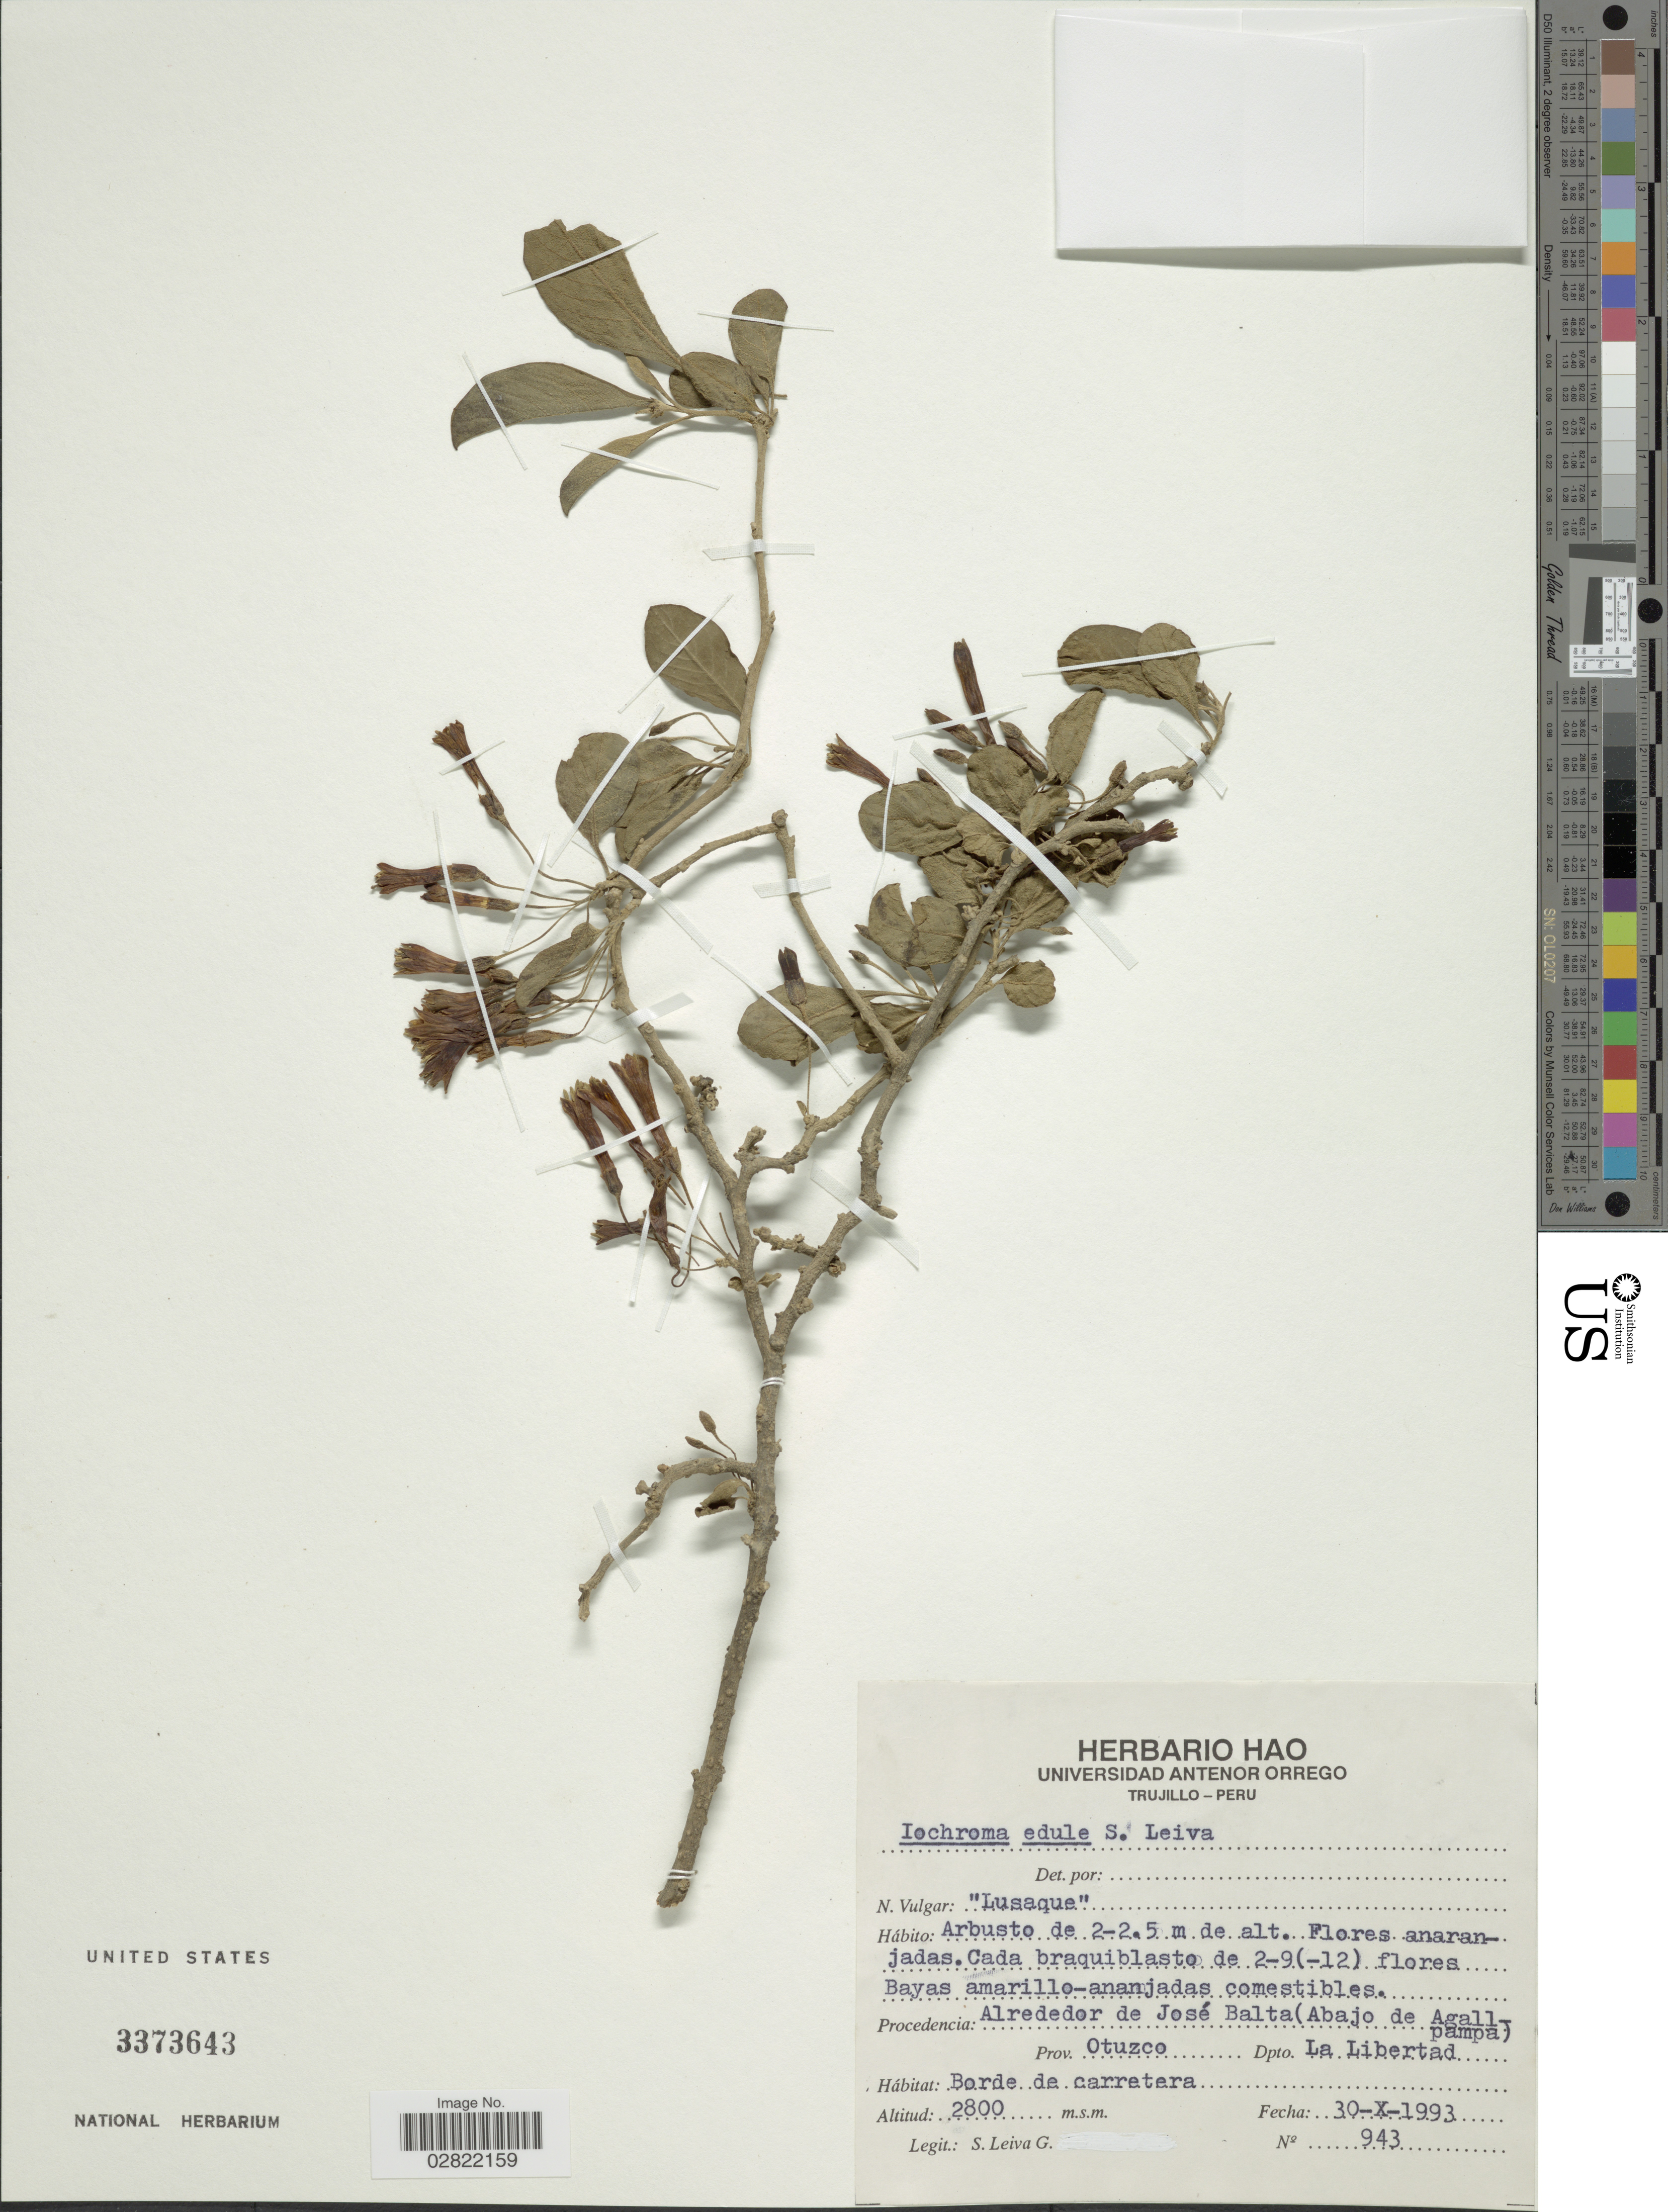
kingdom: Plantae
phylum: Tracheophyta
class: Magnoliopsida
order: Solanales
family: Solanaceae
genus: Iochroma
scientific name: Iochroma edule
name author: S. Leiva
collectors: S. Leiva G.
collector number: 943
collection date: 1993-10-30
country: Peru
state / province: La Libertad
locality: Procedencia: Alrededor de José Balta (Abajo de Agallpampa) Prov. Otuzco, Dpto. La Libertad.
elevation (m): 2800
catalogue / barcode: US 3373643